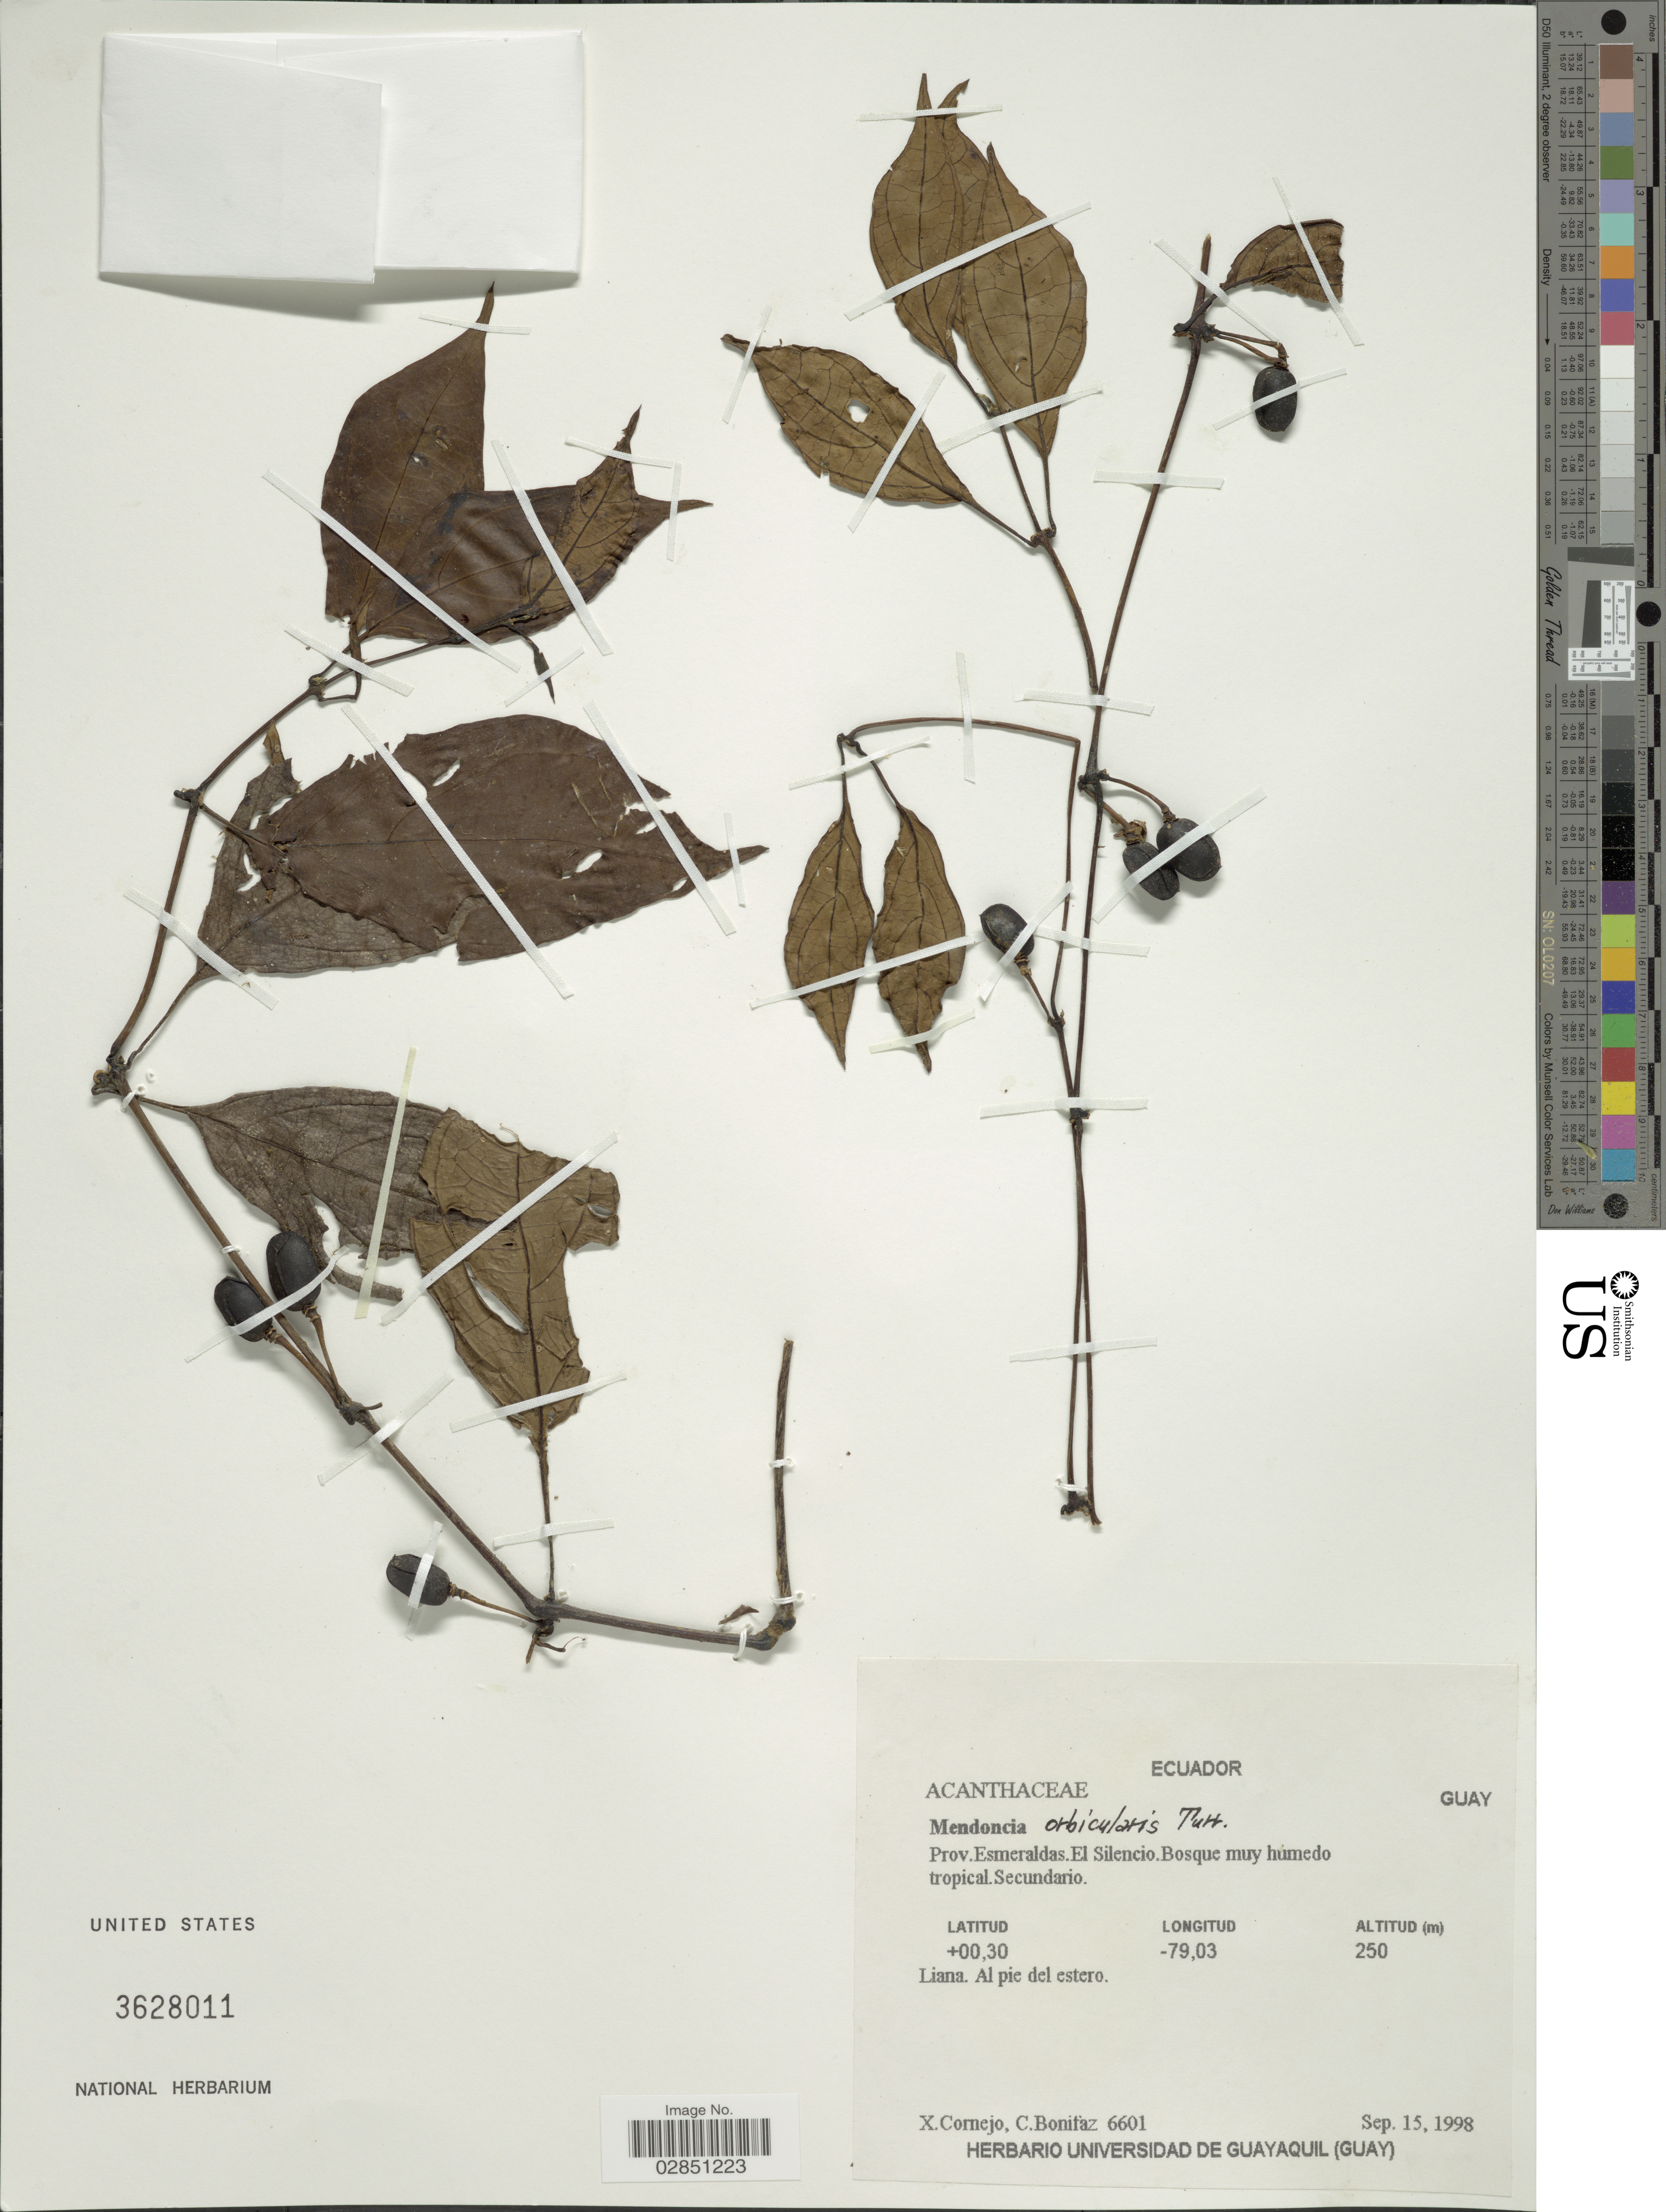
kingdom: Plantae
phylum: Tracheophyta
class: Magnoliopsida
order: Lamiales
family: Acanthaceae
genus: Mendoncia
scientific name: Mendoncia orbicularis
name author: Turrill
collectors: X. F. Cornejo & C. Bonitáz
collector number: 6601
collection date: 1998-09-15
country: Ecuador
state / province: Esmeraldas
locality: El Silencio.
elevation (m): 250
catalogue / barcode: US 3628011